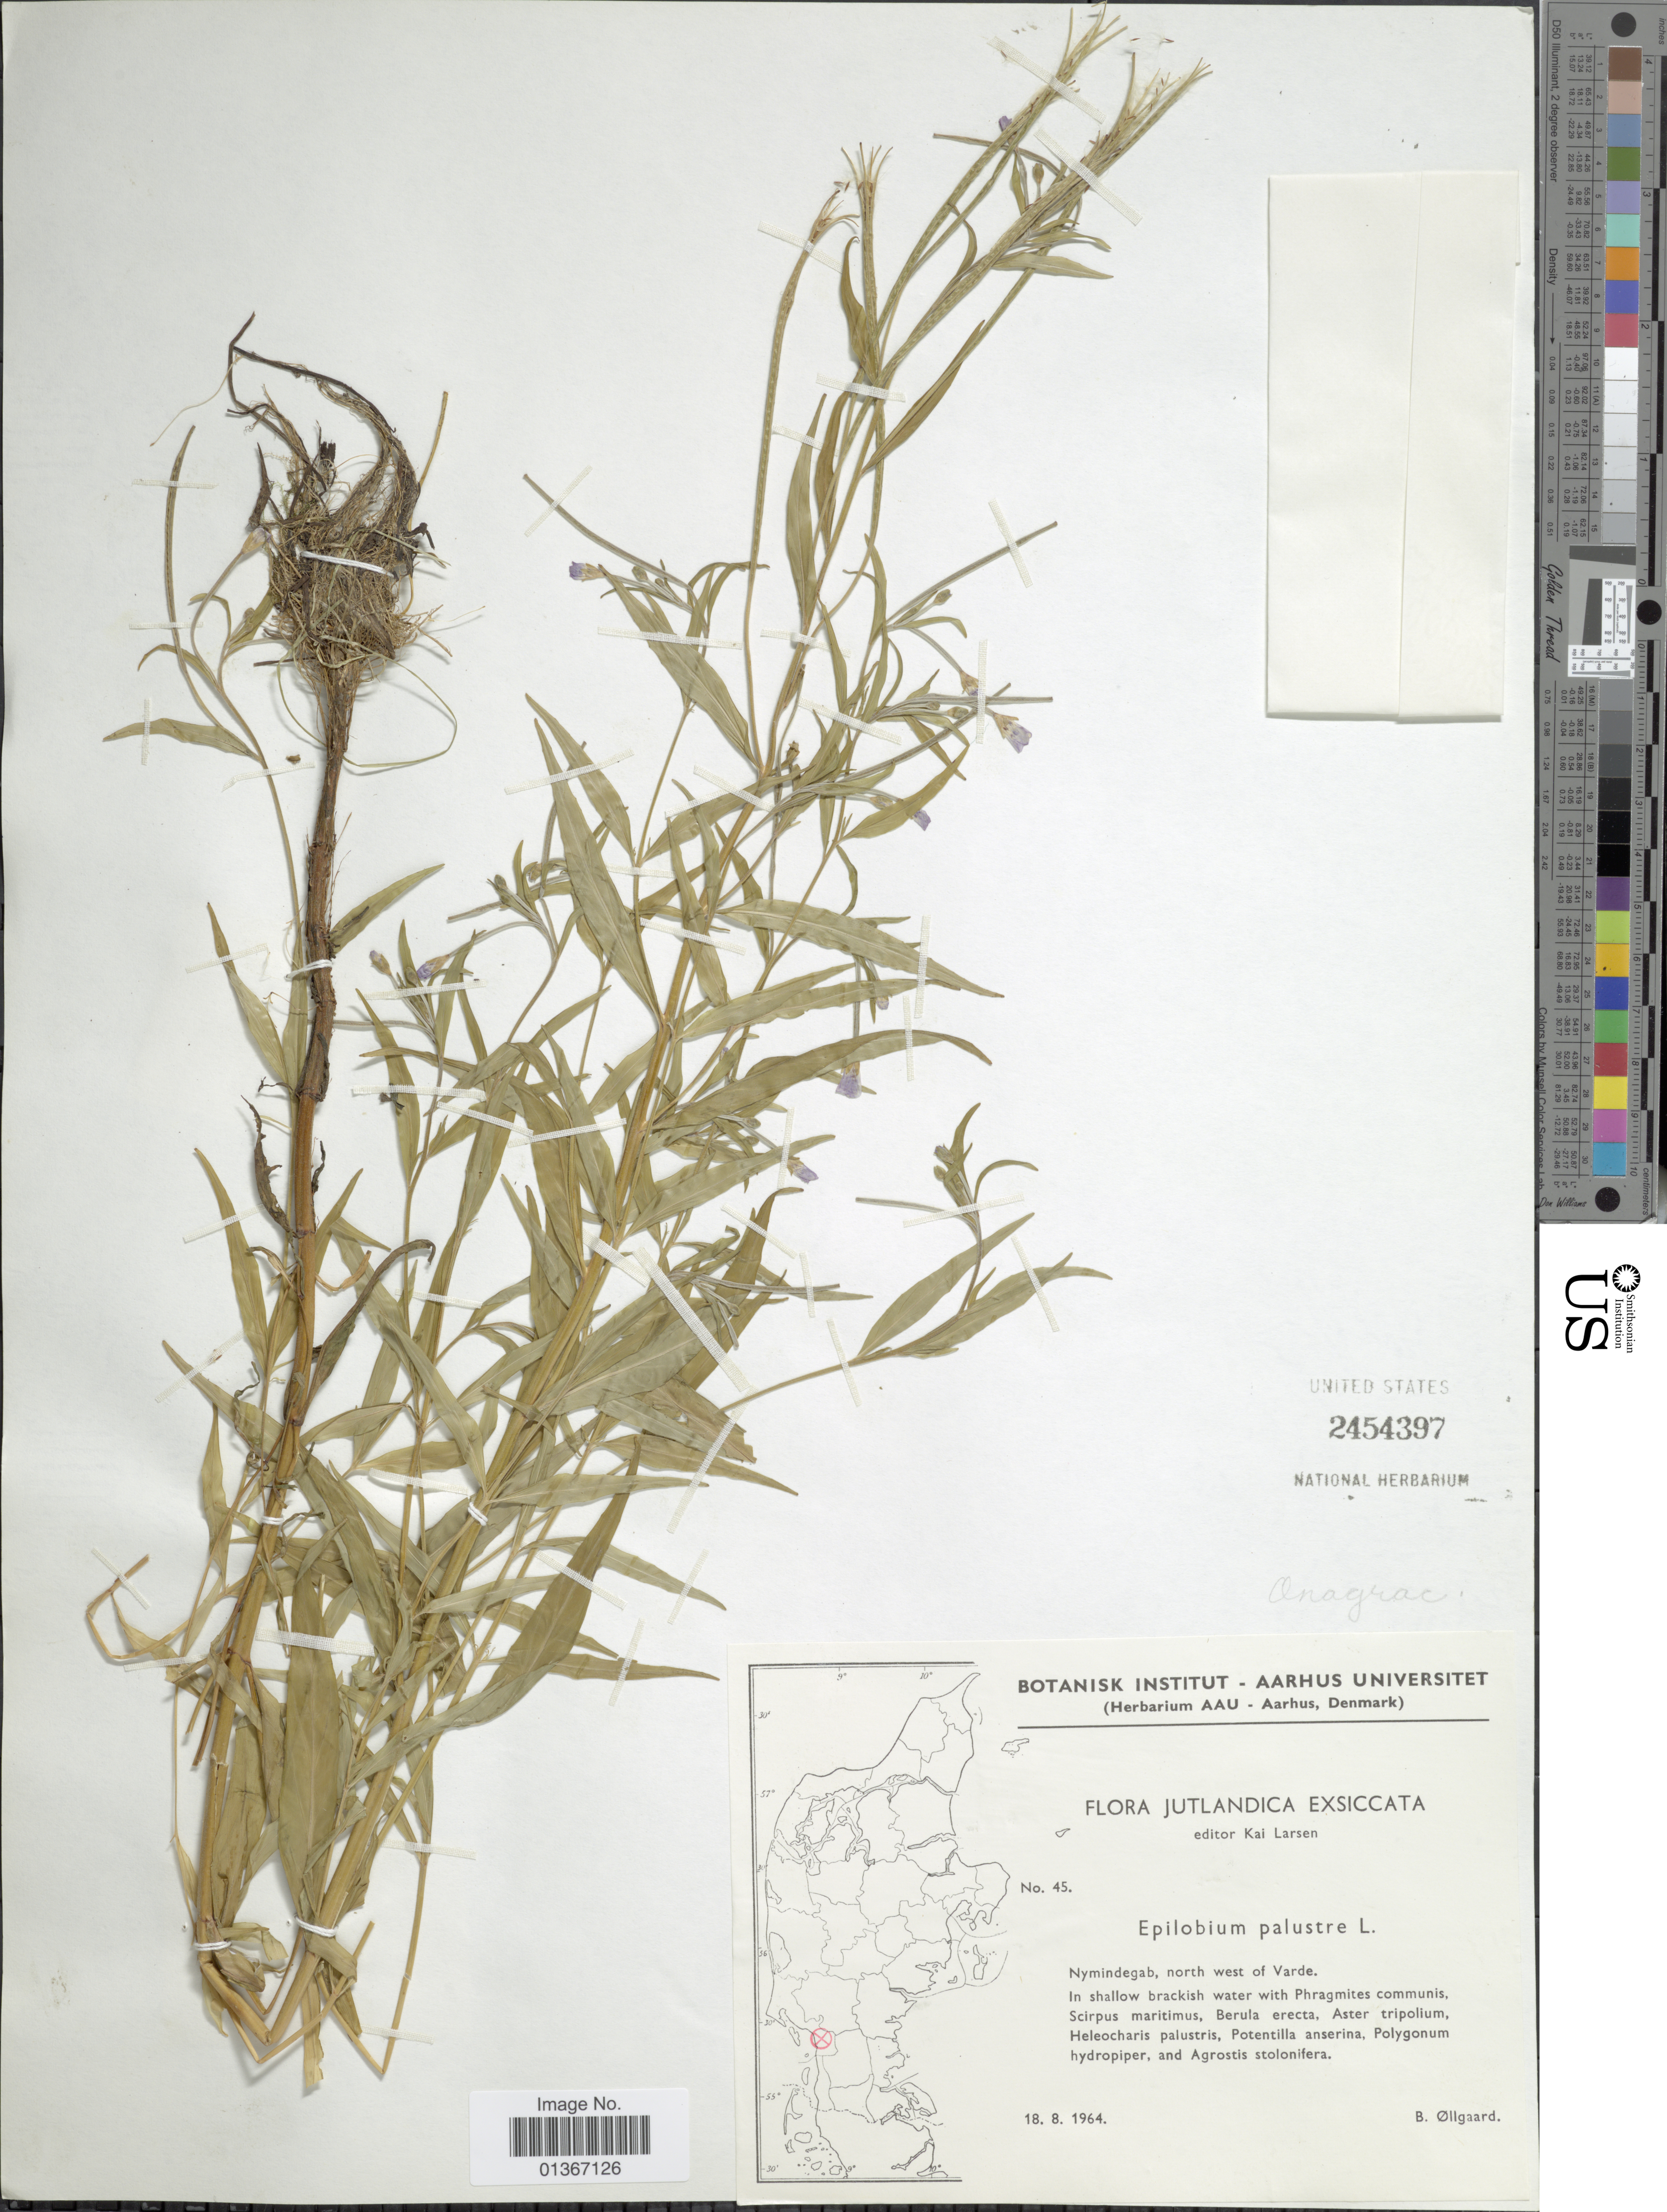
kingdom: Plantae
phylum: Tracheophyta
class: Magnoliopsida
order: Myrtales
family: Onagraceae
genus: Epilobium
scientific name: Epilobium palustre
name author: L.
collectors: B. Øllgaard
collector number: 45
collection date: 1964-08-18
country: Denmark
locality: Jutlandica. Nymindegab, north west of Varde.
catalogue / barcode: US 2454397